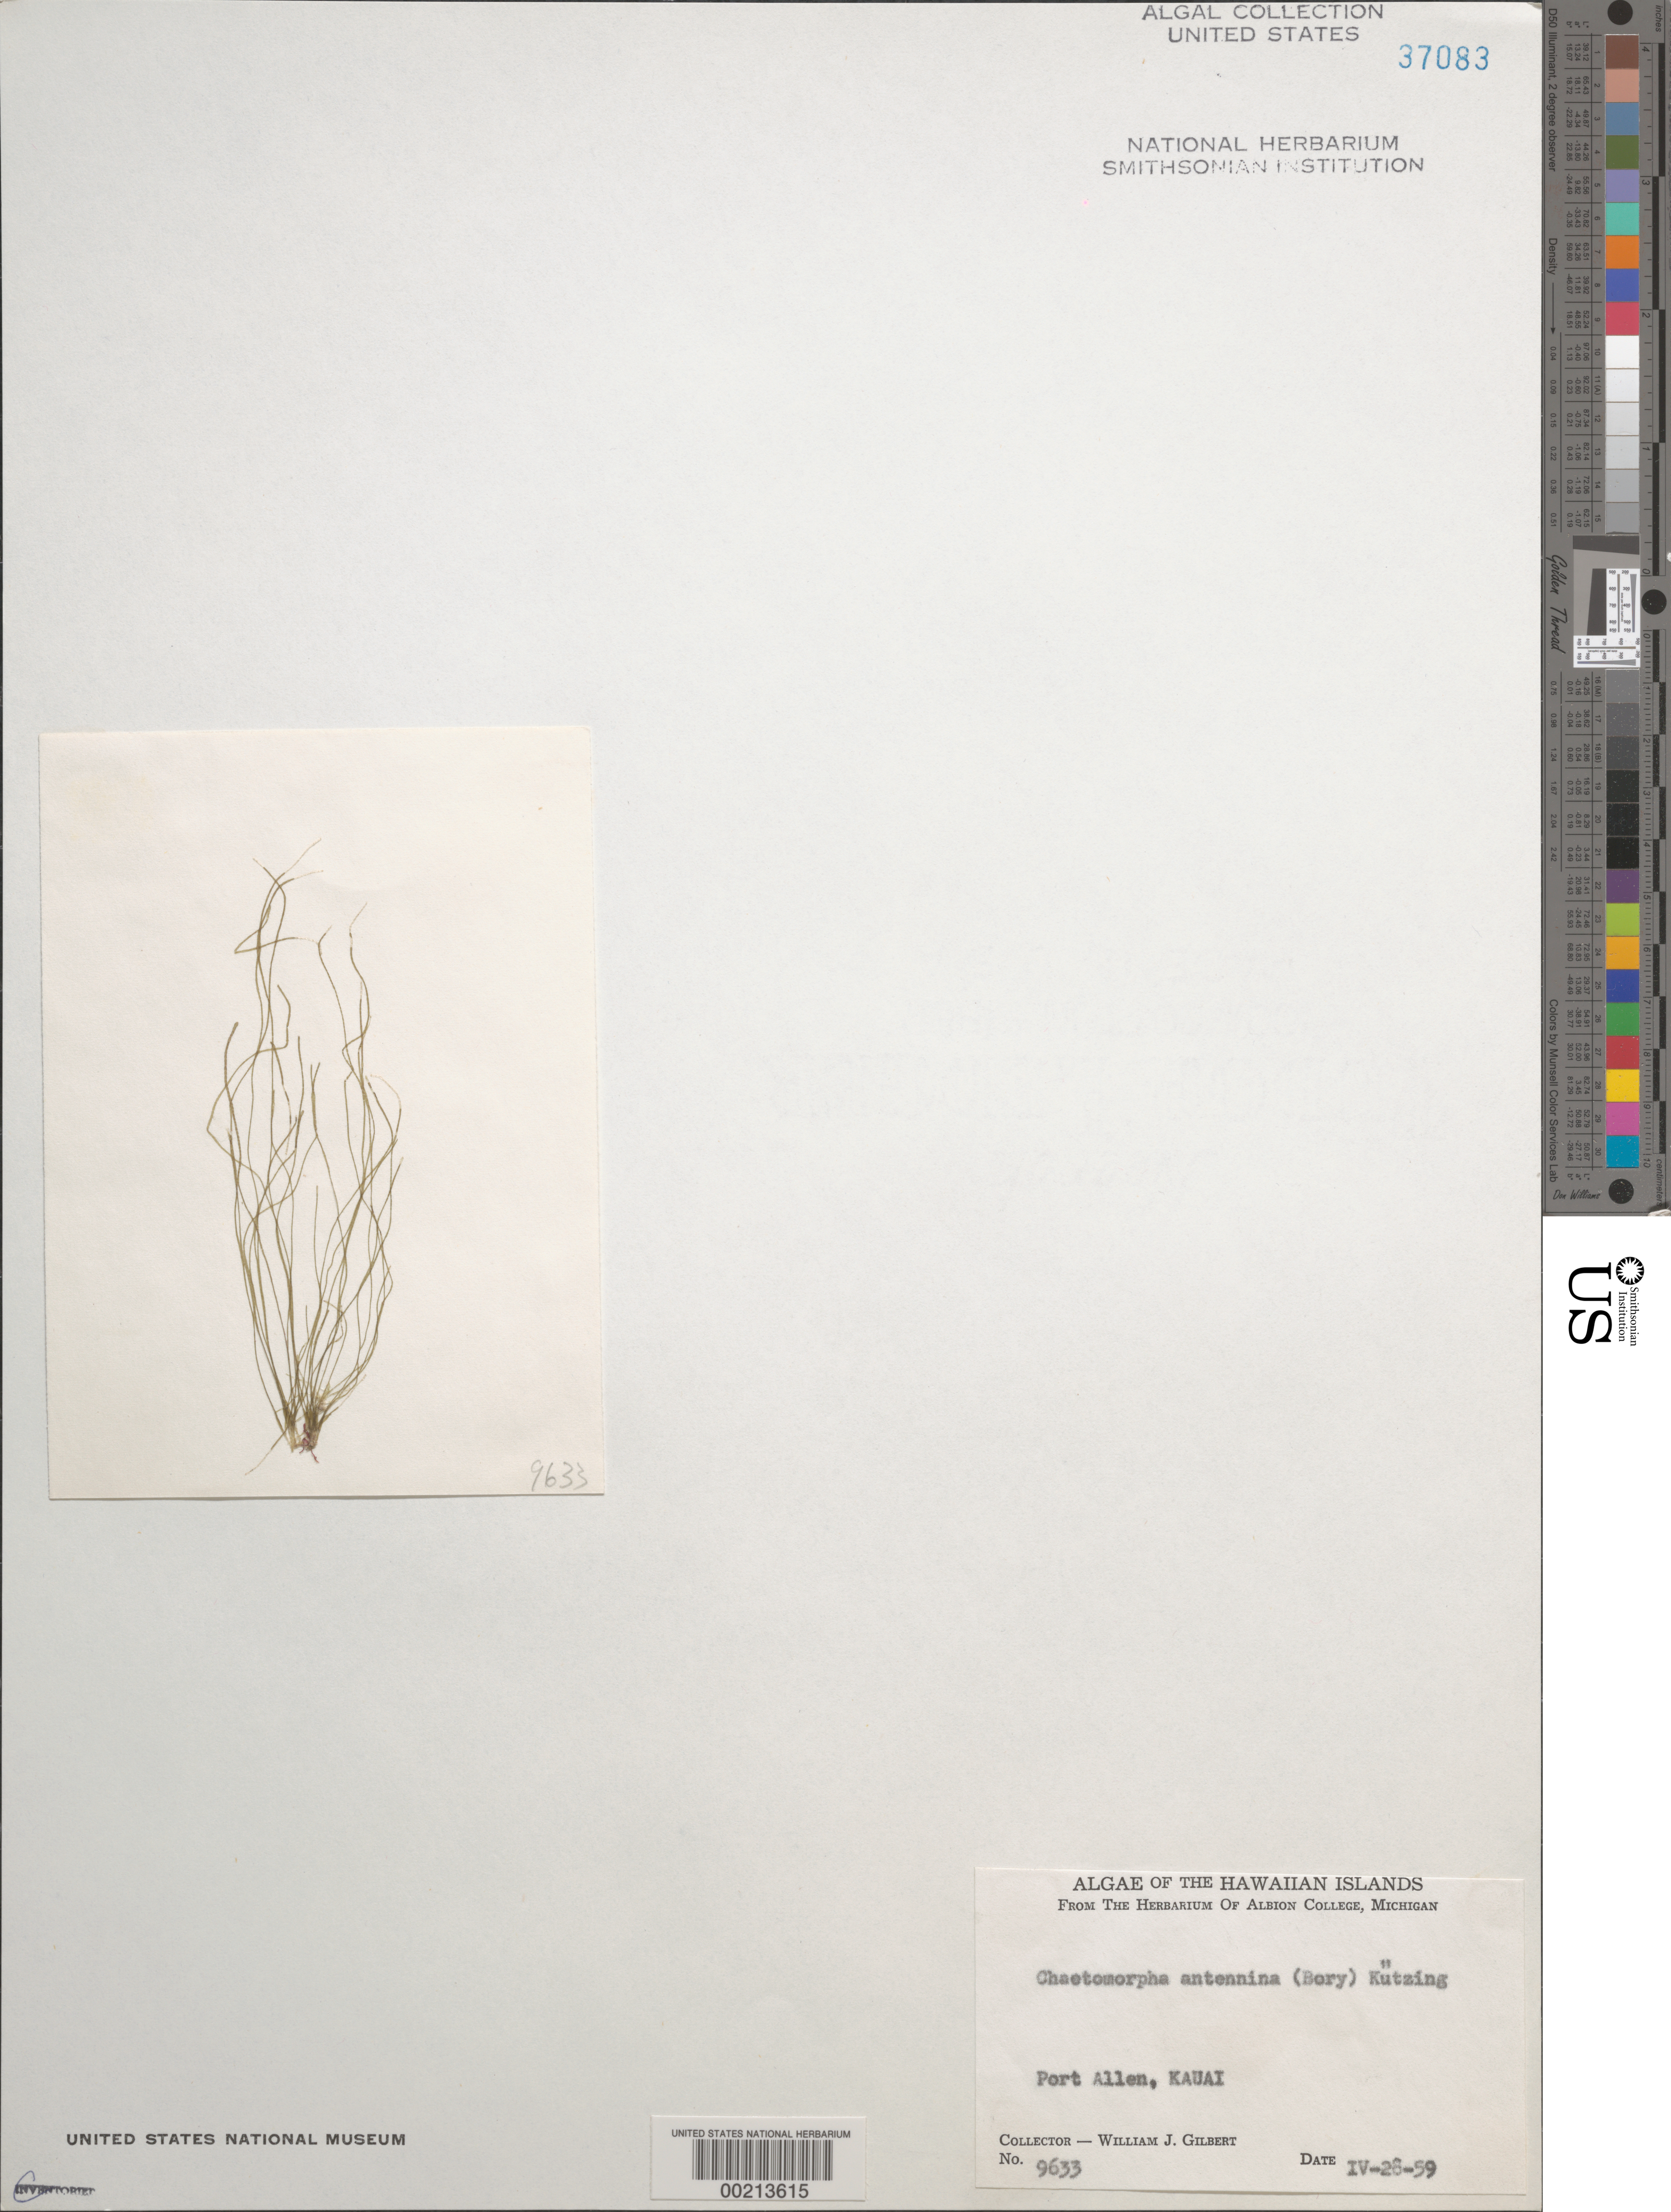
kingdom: Plantae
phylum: Chlorophyta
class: Ulvophyceae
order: Cladophorales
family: Cladophoraceae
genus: Chaetomorpha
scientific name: Chaetomorpha antennina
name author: (Bory) Kütz.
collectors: W. J. Gilbert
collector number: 9633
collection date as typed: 28 Apr 1959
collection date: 1959-04-28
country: United States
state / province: Hawaii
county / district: Kauai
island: Kaua'i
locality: Port Allen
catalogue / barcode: US 37083